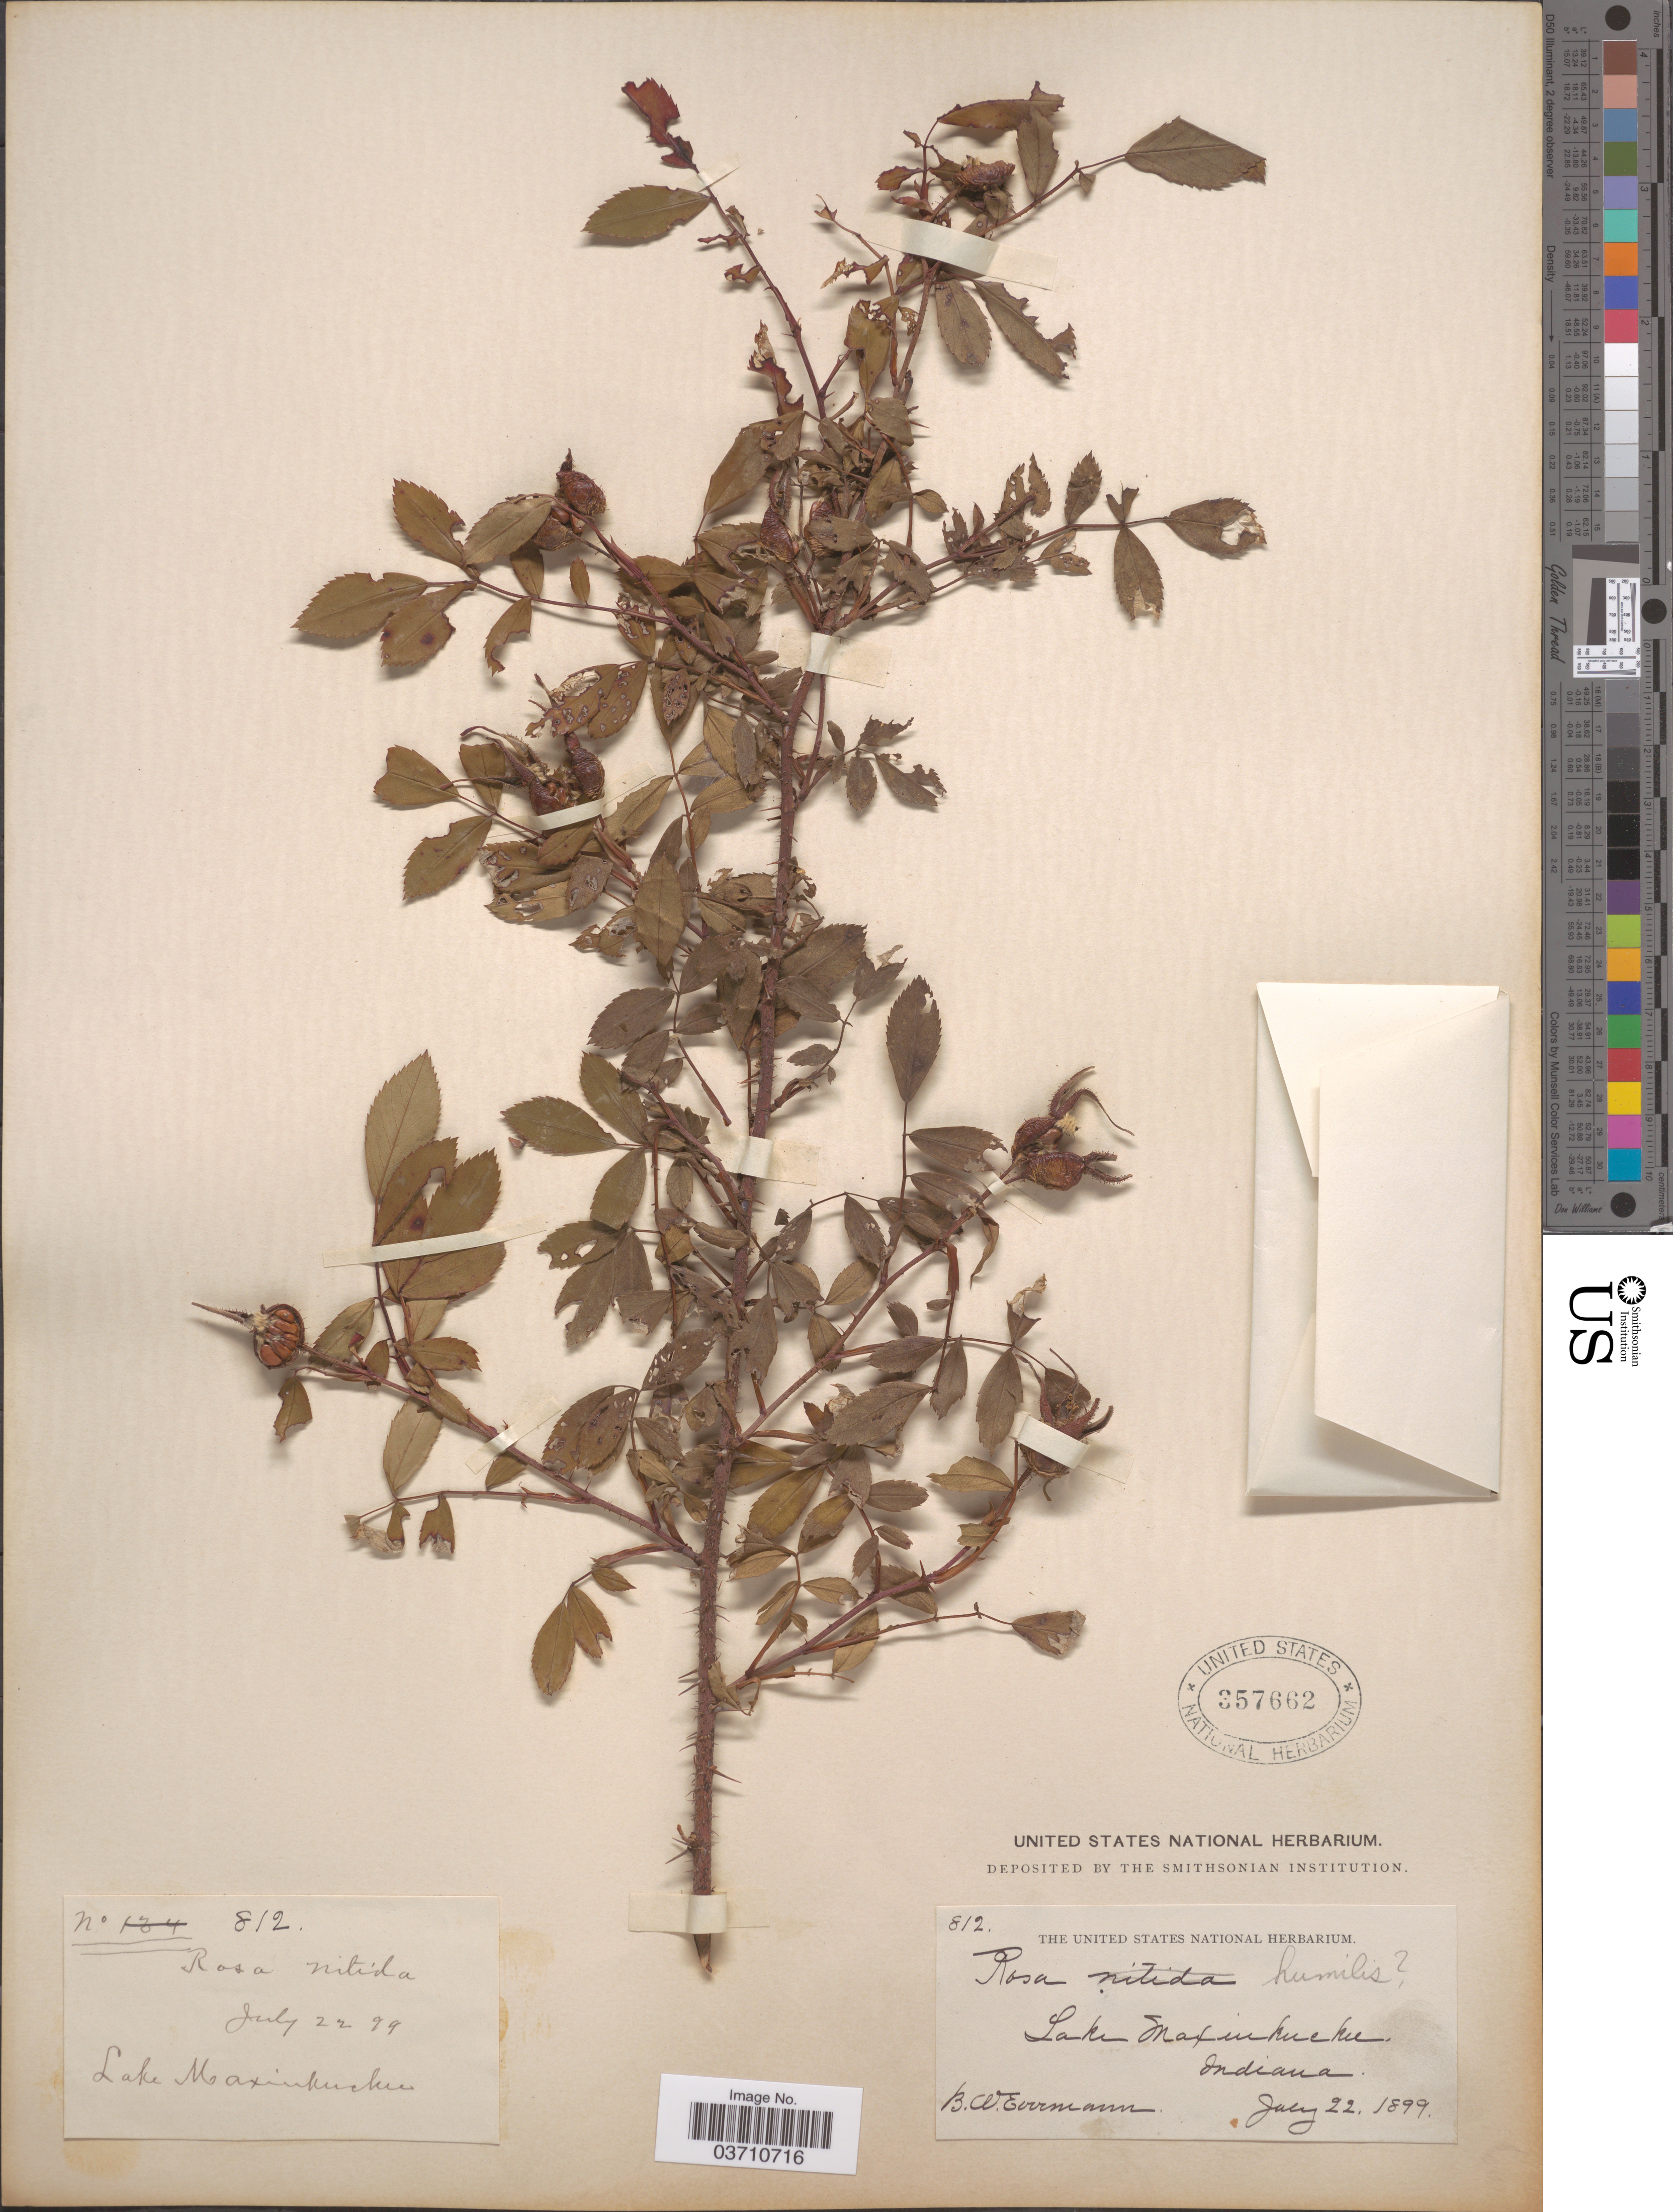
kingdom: Plantae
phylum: Tracheophyta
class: Magnoliopsida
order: Rosales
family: Rosaceae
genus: Rosa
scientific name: Rosa carolina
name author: L.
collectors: B. W. Evermann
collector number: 812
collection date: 1899-07-22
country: United States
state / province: Indiana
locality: Lake Maxinkuckee.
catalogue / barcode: US 357662